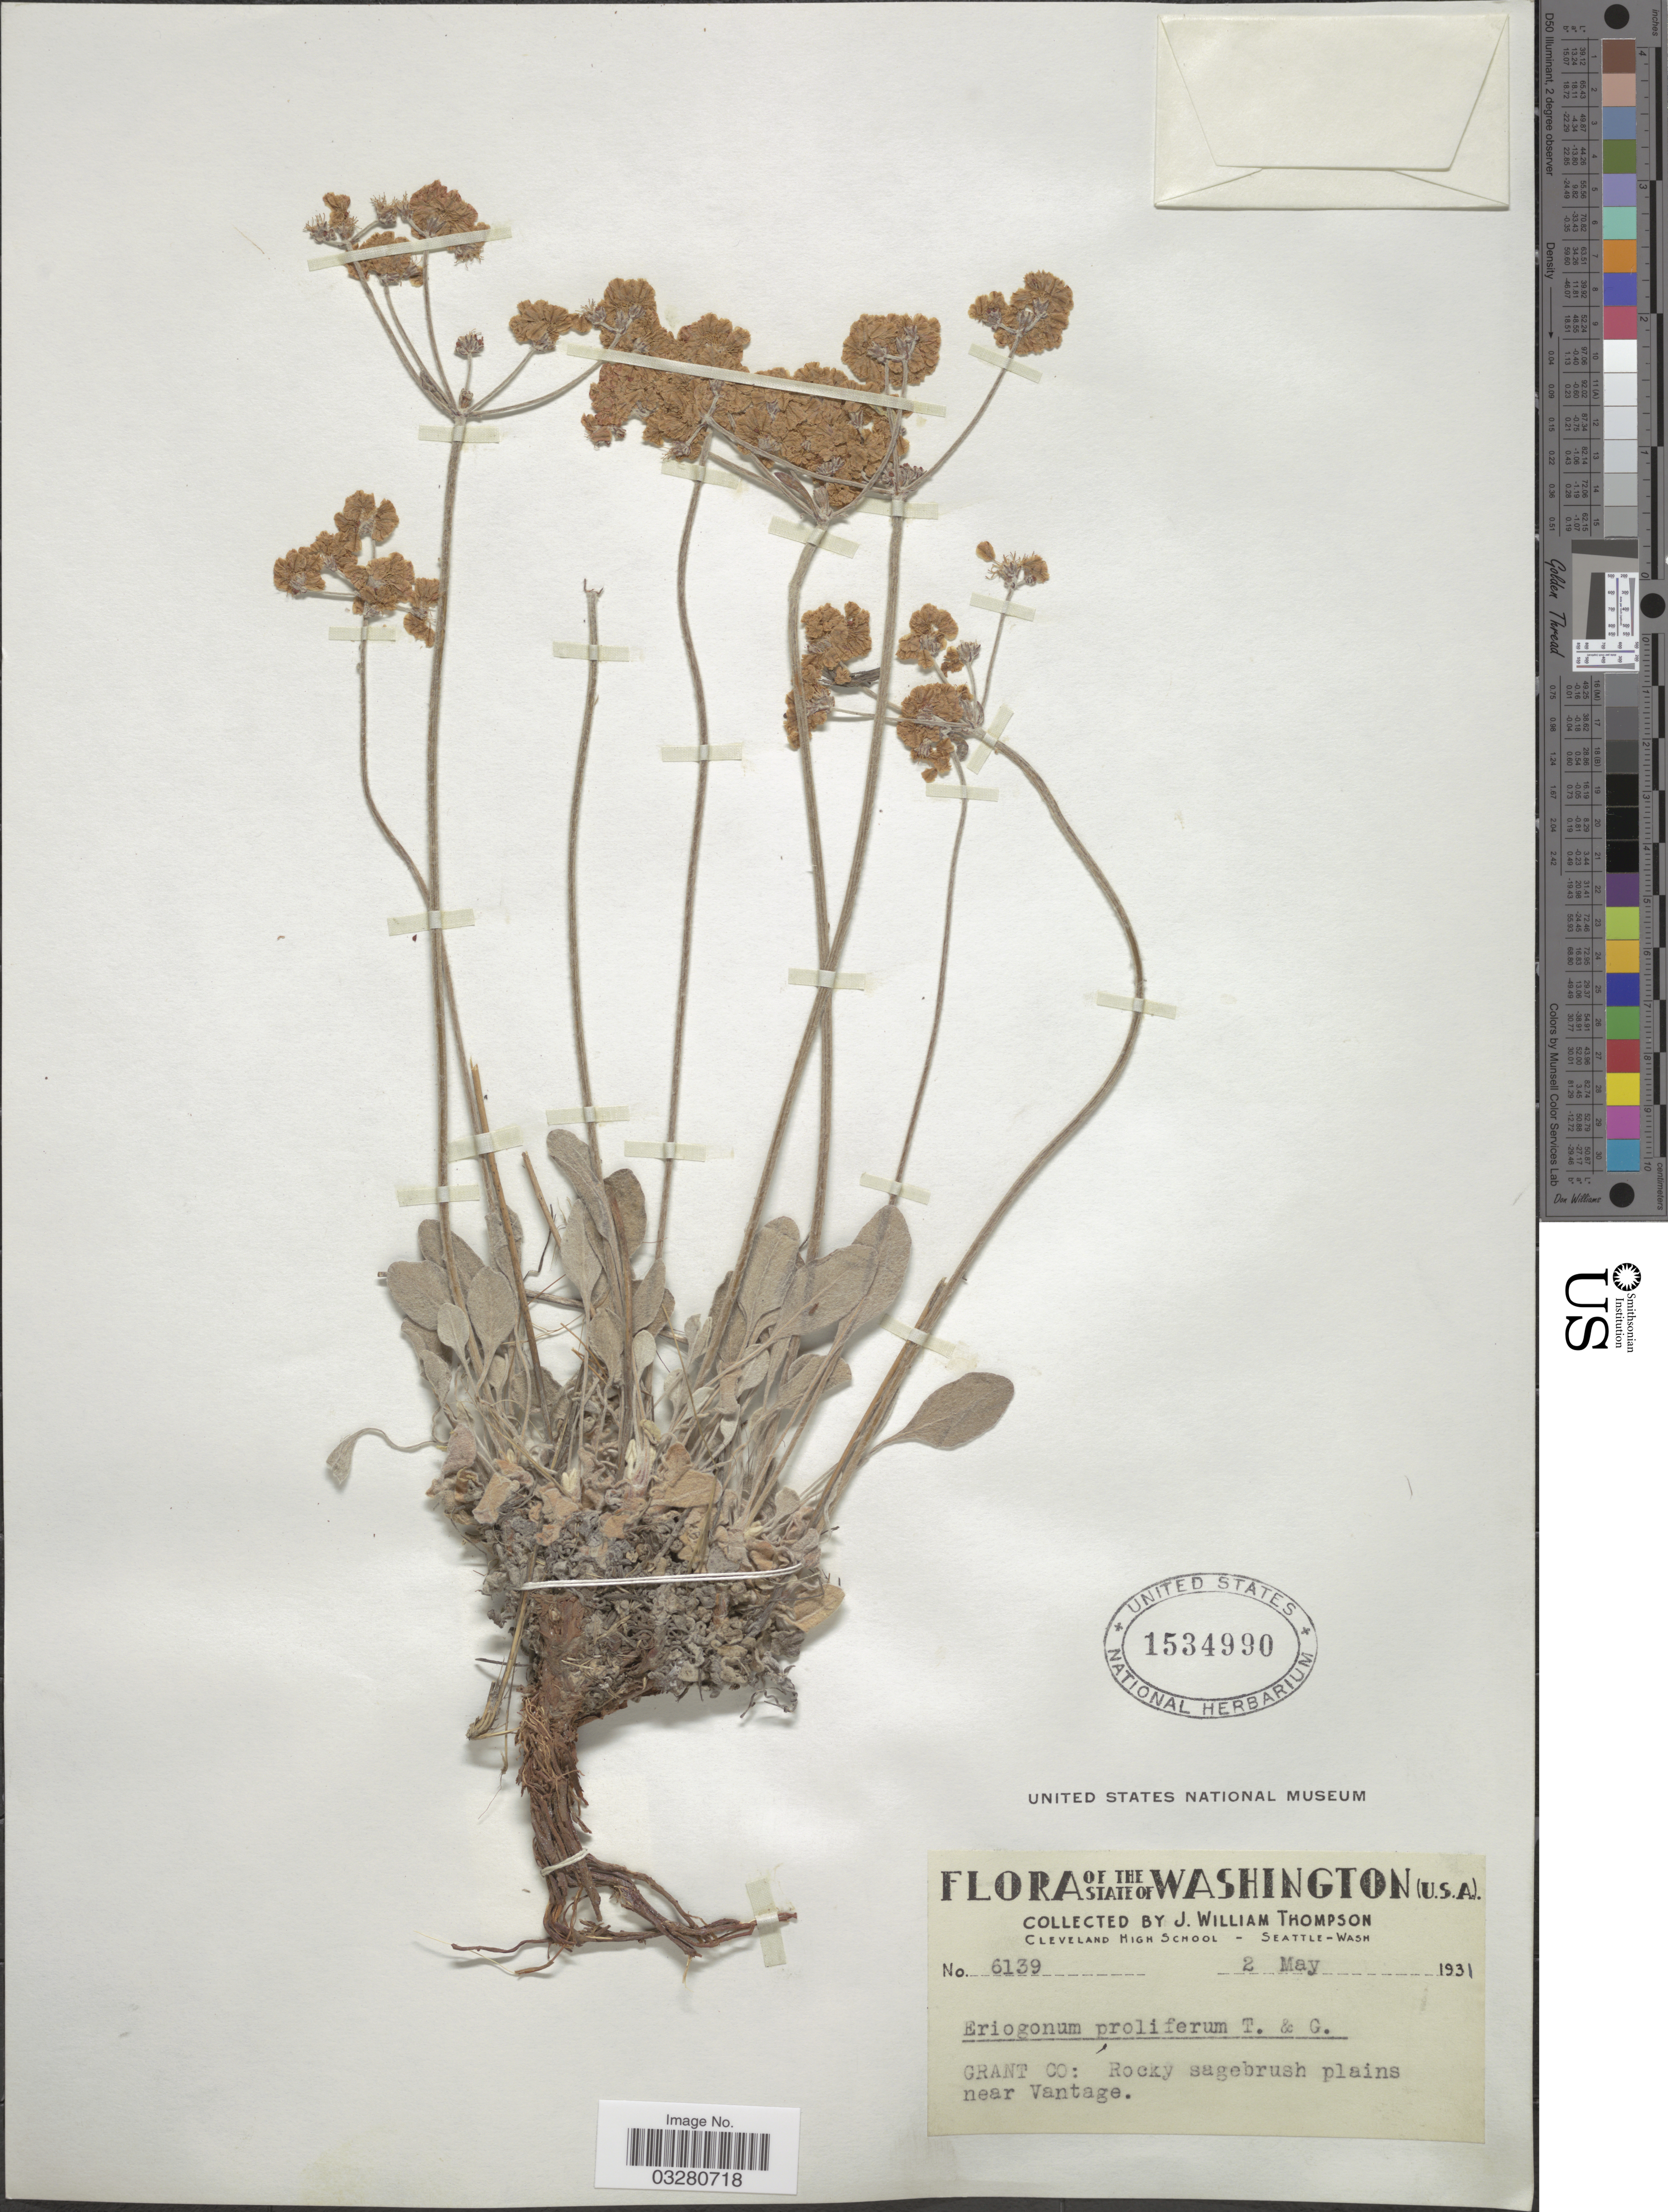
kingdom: Plantae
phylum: Tracheophyta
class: Magnoliopsida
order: Caryophyllales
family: Polygonaceae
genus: Eriogonum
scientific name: Eriogonum strictum subsp. proliferum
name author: (Torr. & A. Gray) S. Stokes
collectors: J. W. Thompson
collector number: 6139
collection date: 1931-05-02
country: United States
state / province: Washington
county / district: Grant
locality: Grant Co: Rocky sagebrush plains near Vantage.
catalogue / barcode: US 1534990